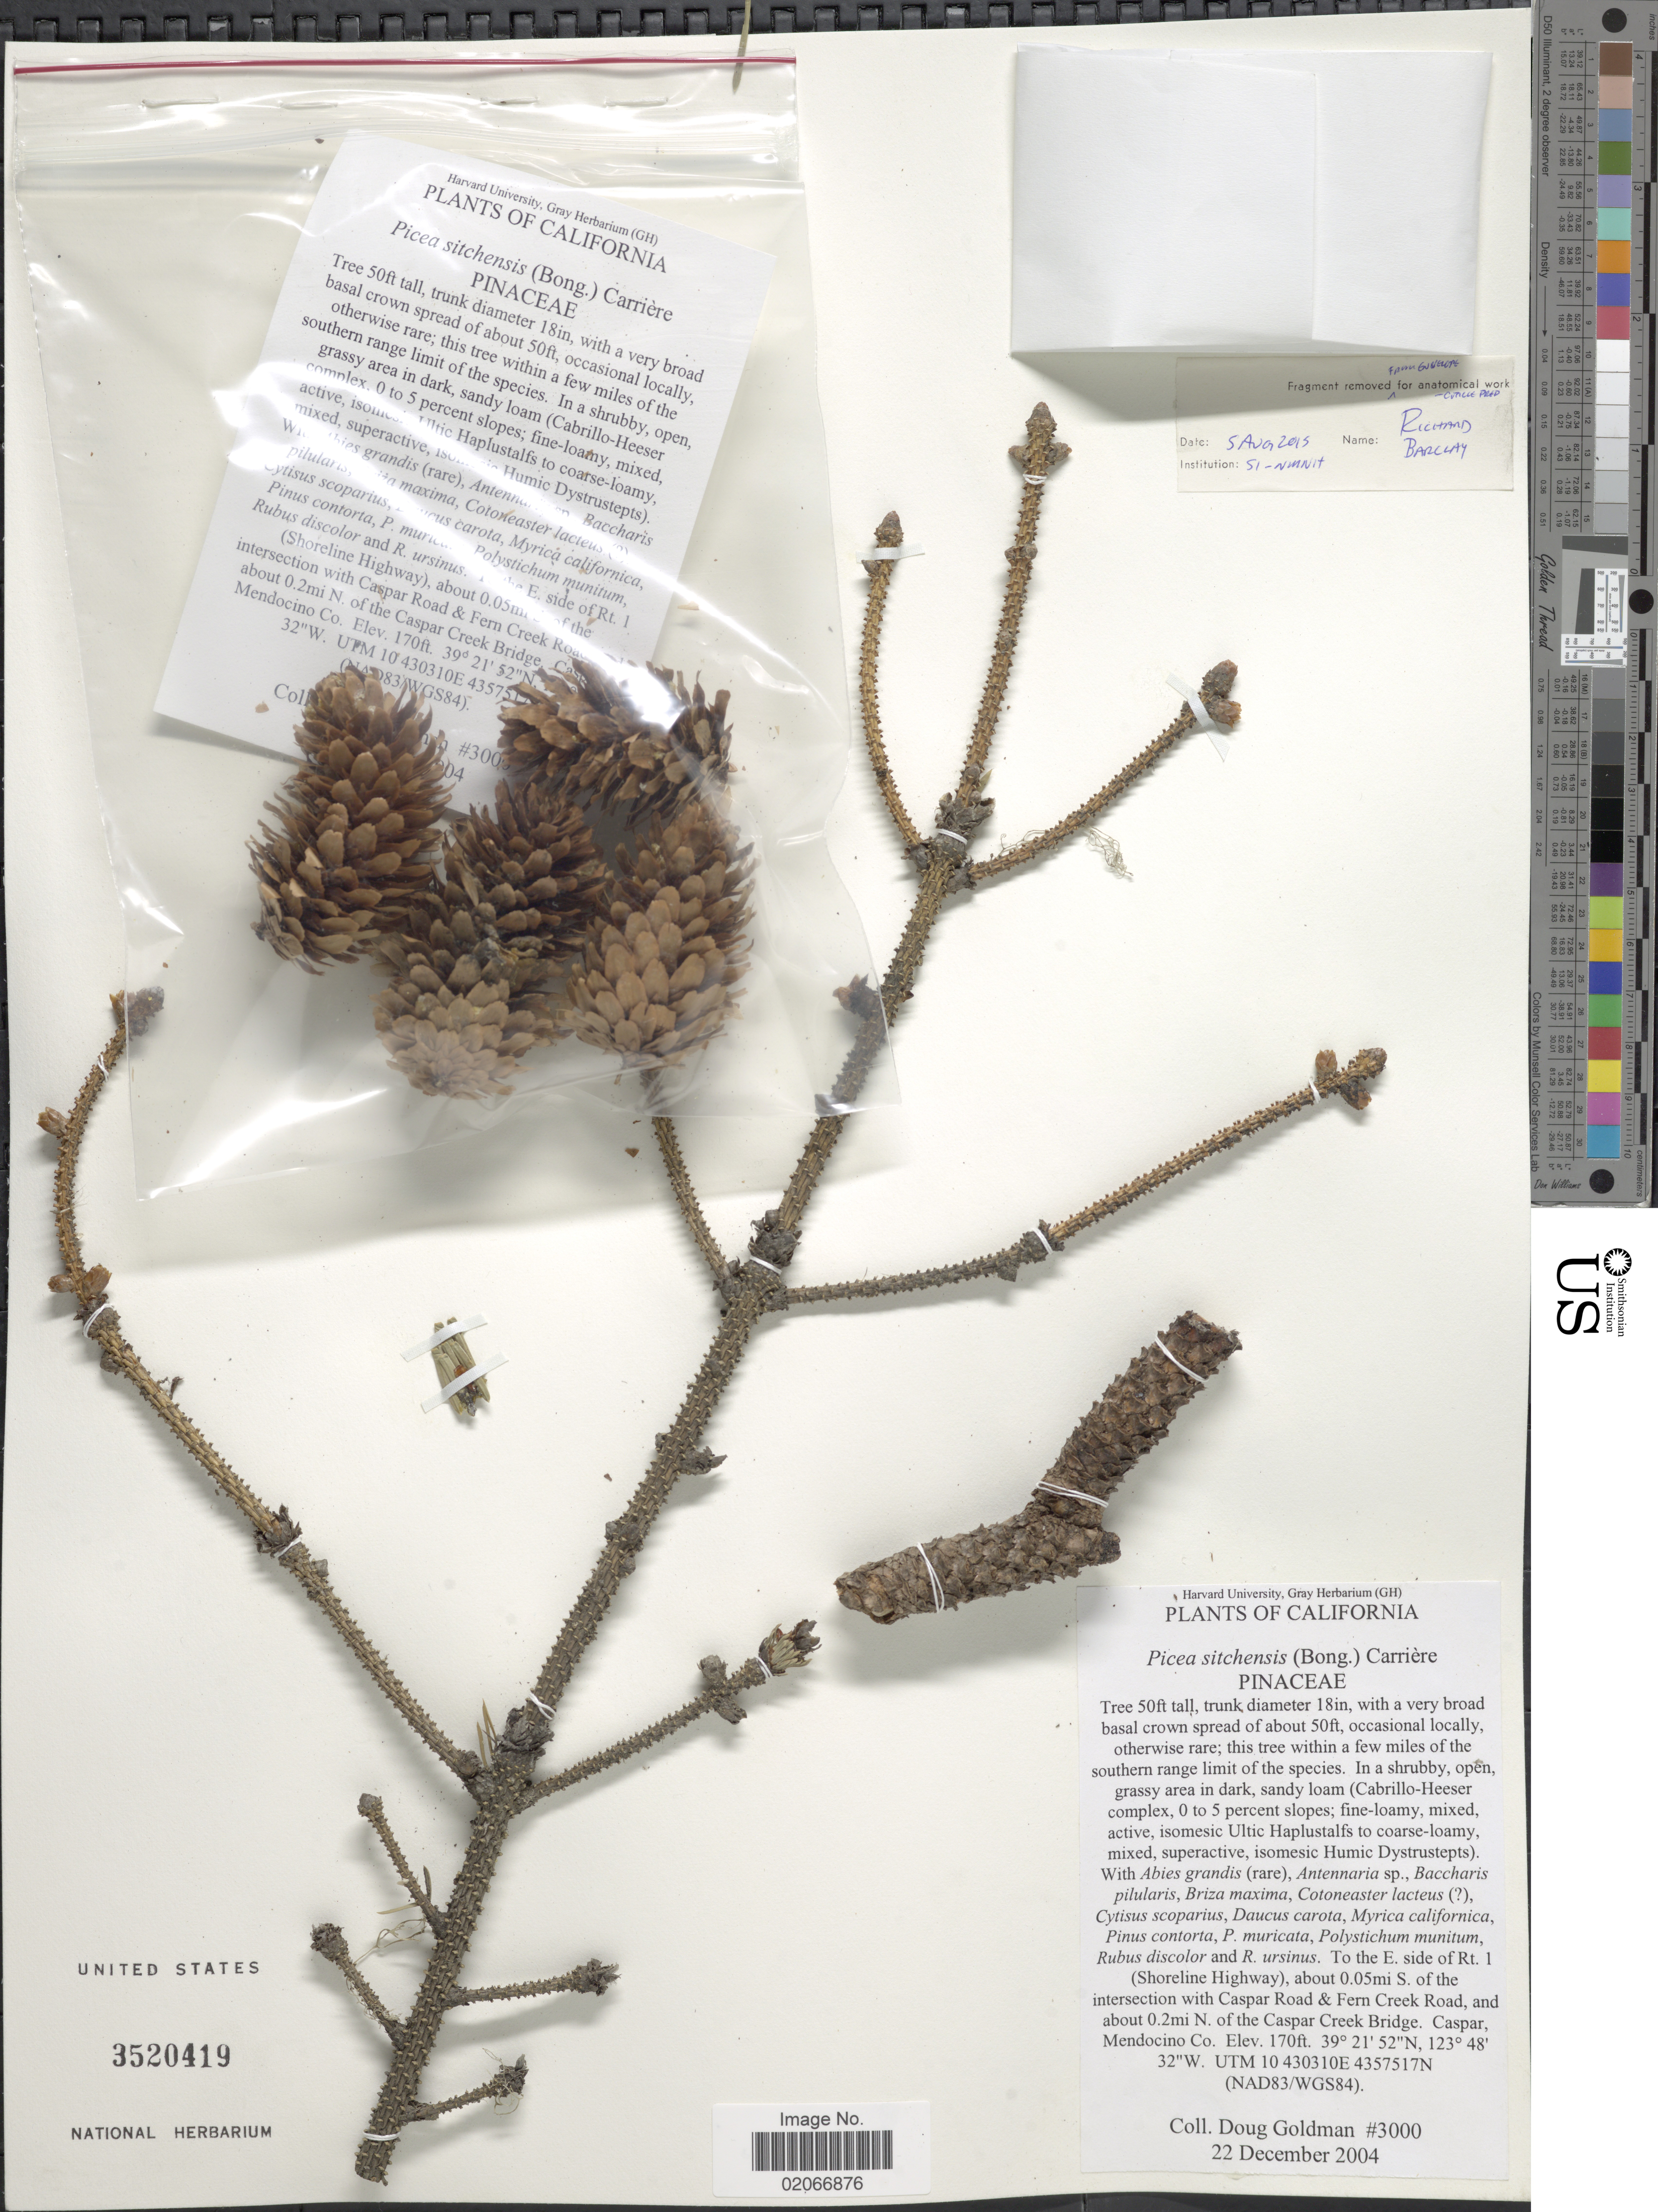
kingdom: Plantae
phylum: Tracheophyta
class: Pinopsida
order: Pinales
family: Pinaceae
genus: Picea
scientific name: Picea sitchensis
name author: (Bong.) Carrière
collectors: D. Goldman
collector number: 3000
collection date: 2004-12-22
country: United States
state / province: California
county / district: Mendocino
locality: To the E. side of Rt. 1 ( Shoreline Highway), about 0.05 mi. S. of the intersection with Caspar Road & Fern Creek Road, and about 0.2mi N. of the Caspar Creek Bridge. Caspar Mendocino Co.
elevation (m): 52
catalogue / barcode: US 3520419